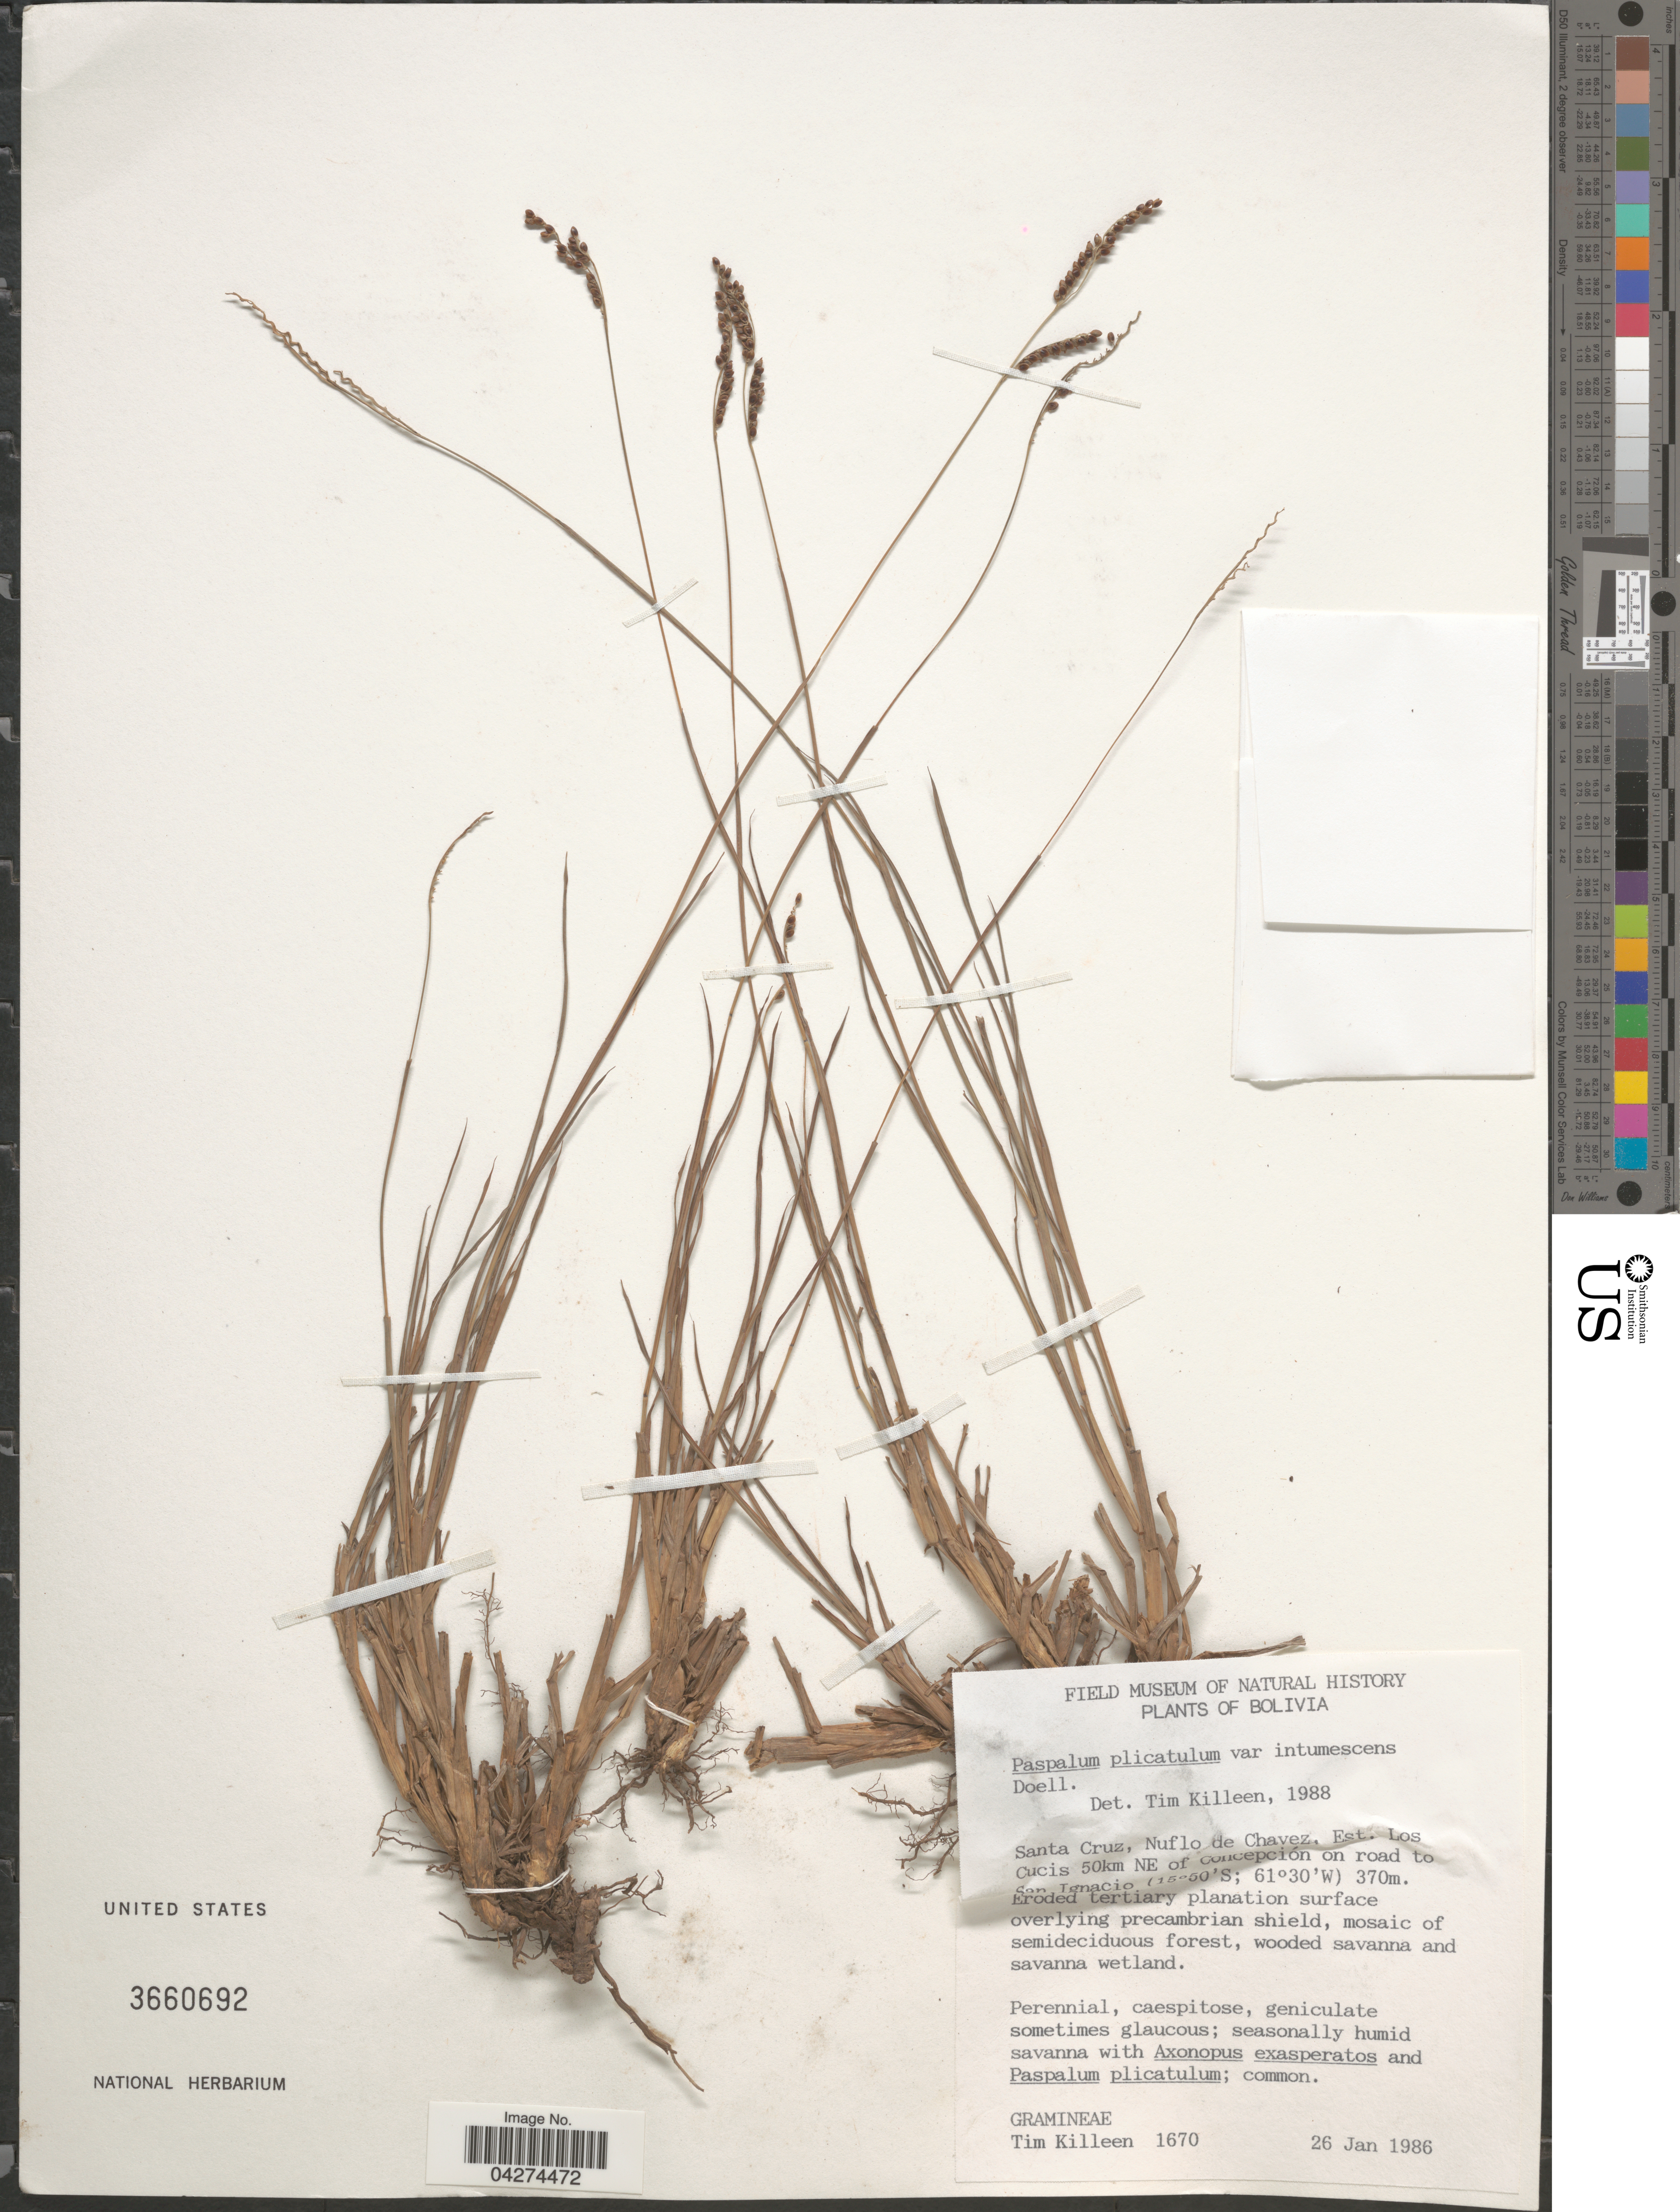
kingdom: Plantae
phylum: Tracheophyta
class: Liliopsida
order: Poales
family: Poaceae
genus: Paspalum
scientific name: Paspalum plicatulum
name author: Michx.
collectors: T. J. Killeen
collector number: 1670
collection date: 1986-01-26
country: Argentina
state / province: Santa Cruz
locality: Nuflo de Chavez. Est. Los Cucis 50km NE of Concepción on road to San Ignacio.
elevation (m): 370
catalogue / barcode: US 3660692